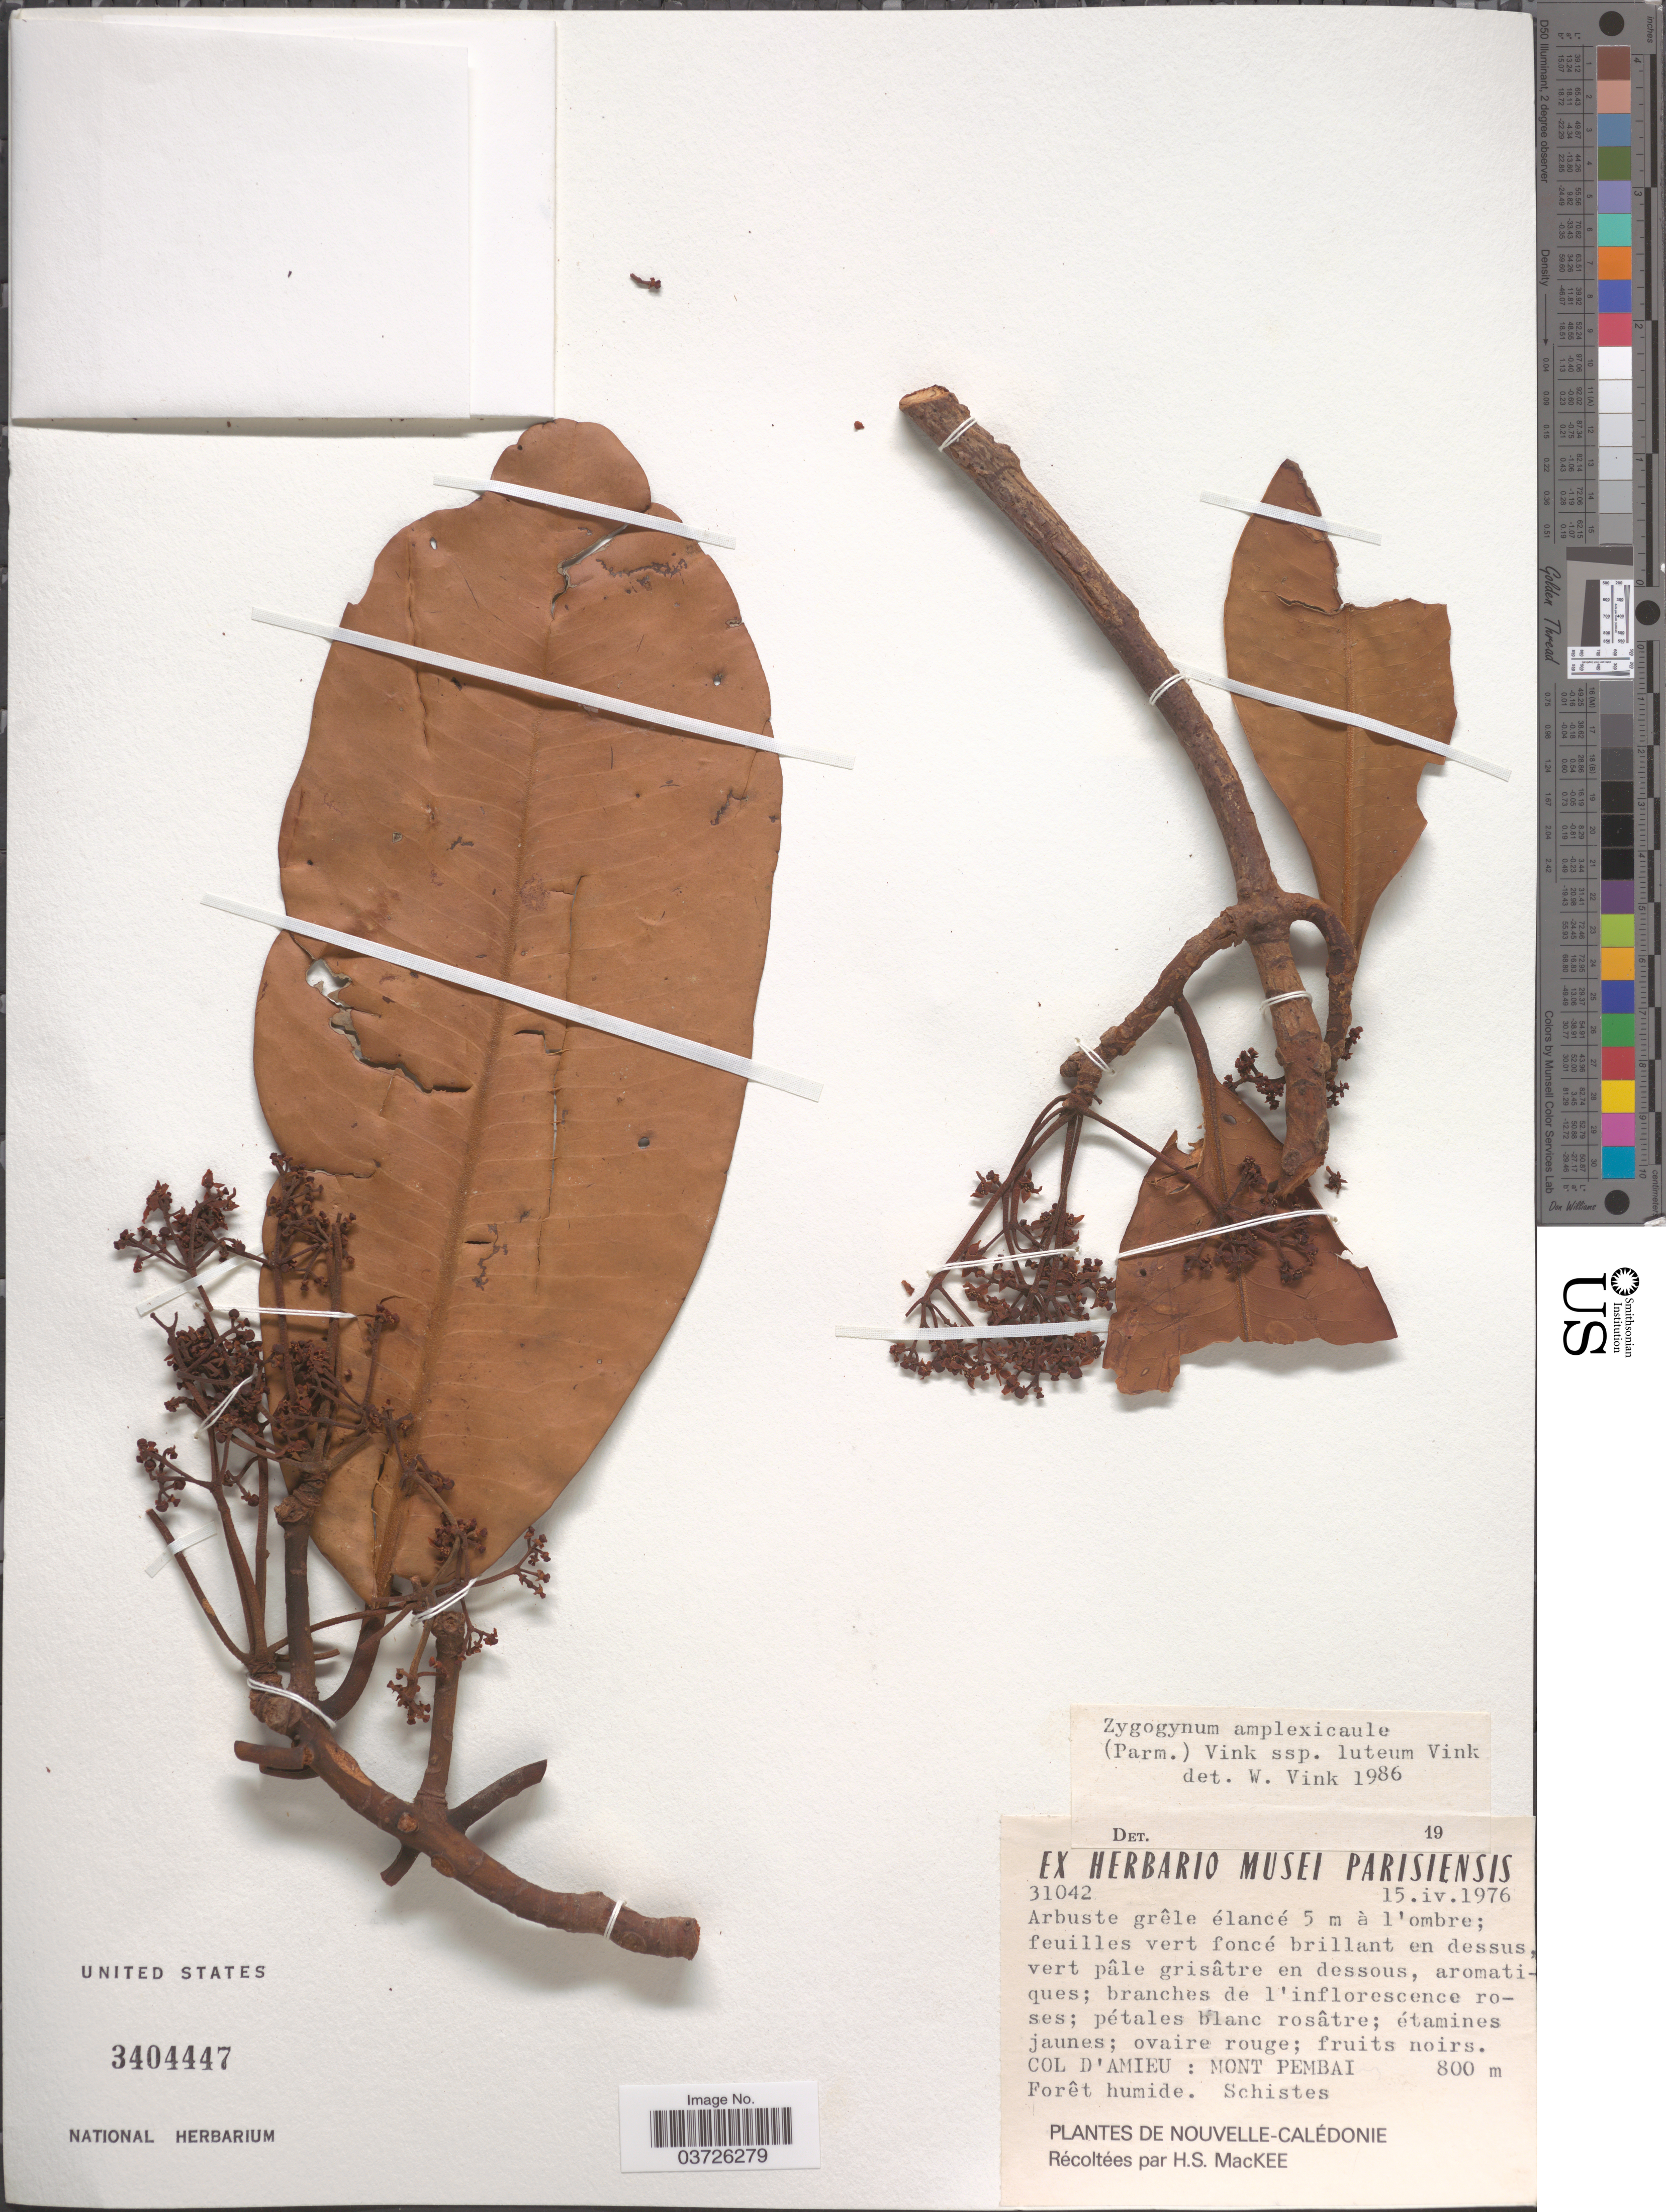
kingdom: Plantae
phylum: Tracheophyta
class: Magnoliopsida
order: Canellales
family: Winteraceae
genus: Zygogynum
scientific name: Zygogynum argenteum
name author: (A.C. Sm.) Vink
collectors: H. Mackee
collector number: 31042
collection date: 1976-04-15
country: New Caledonia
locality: Col d'Amieu: Mont Pembai.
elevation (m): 800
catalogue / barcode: US 3404447